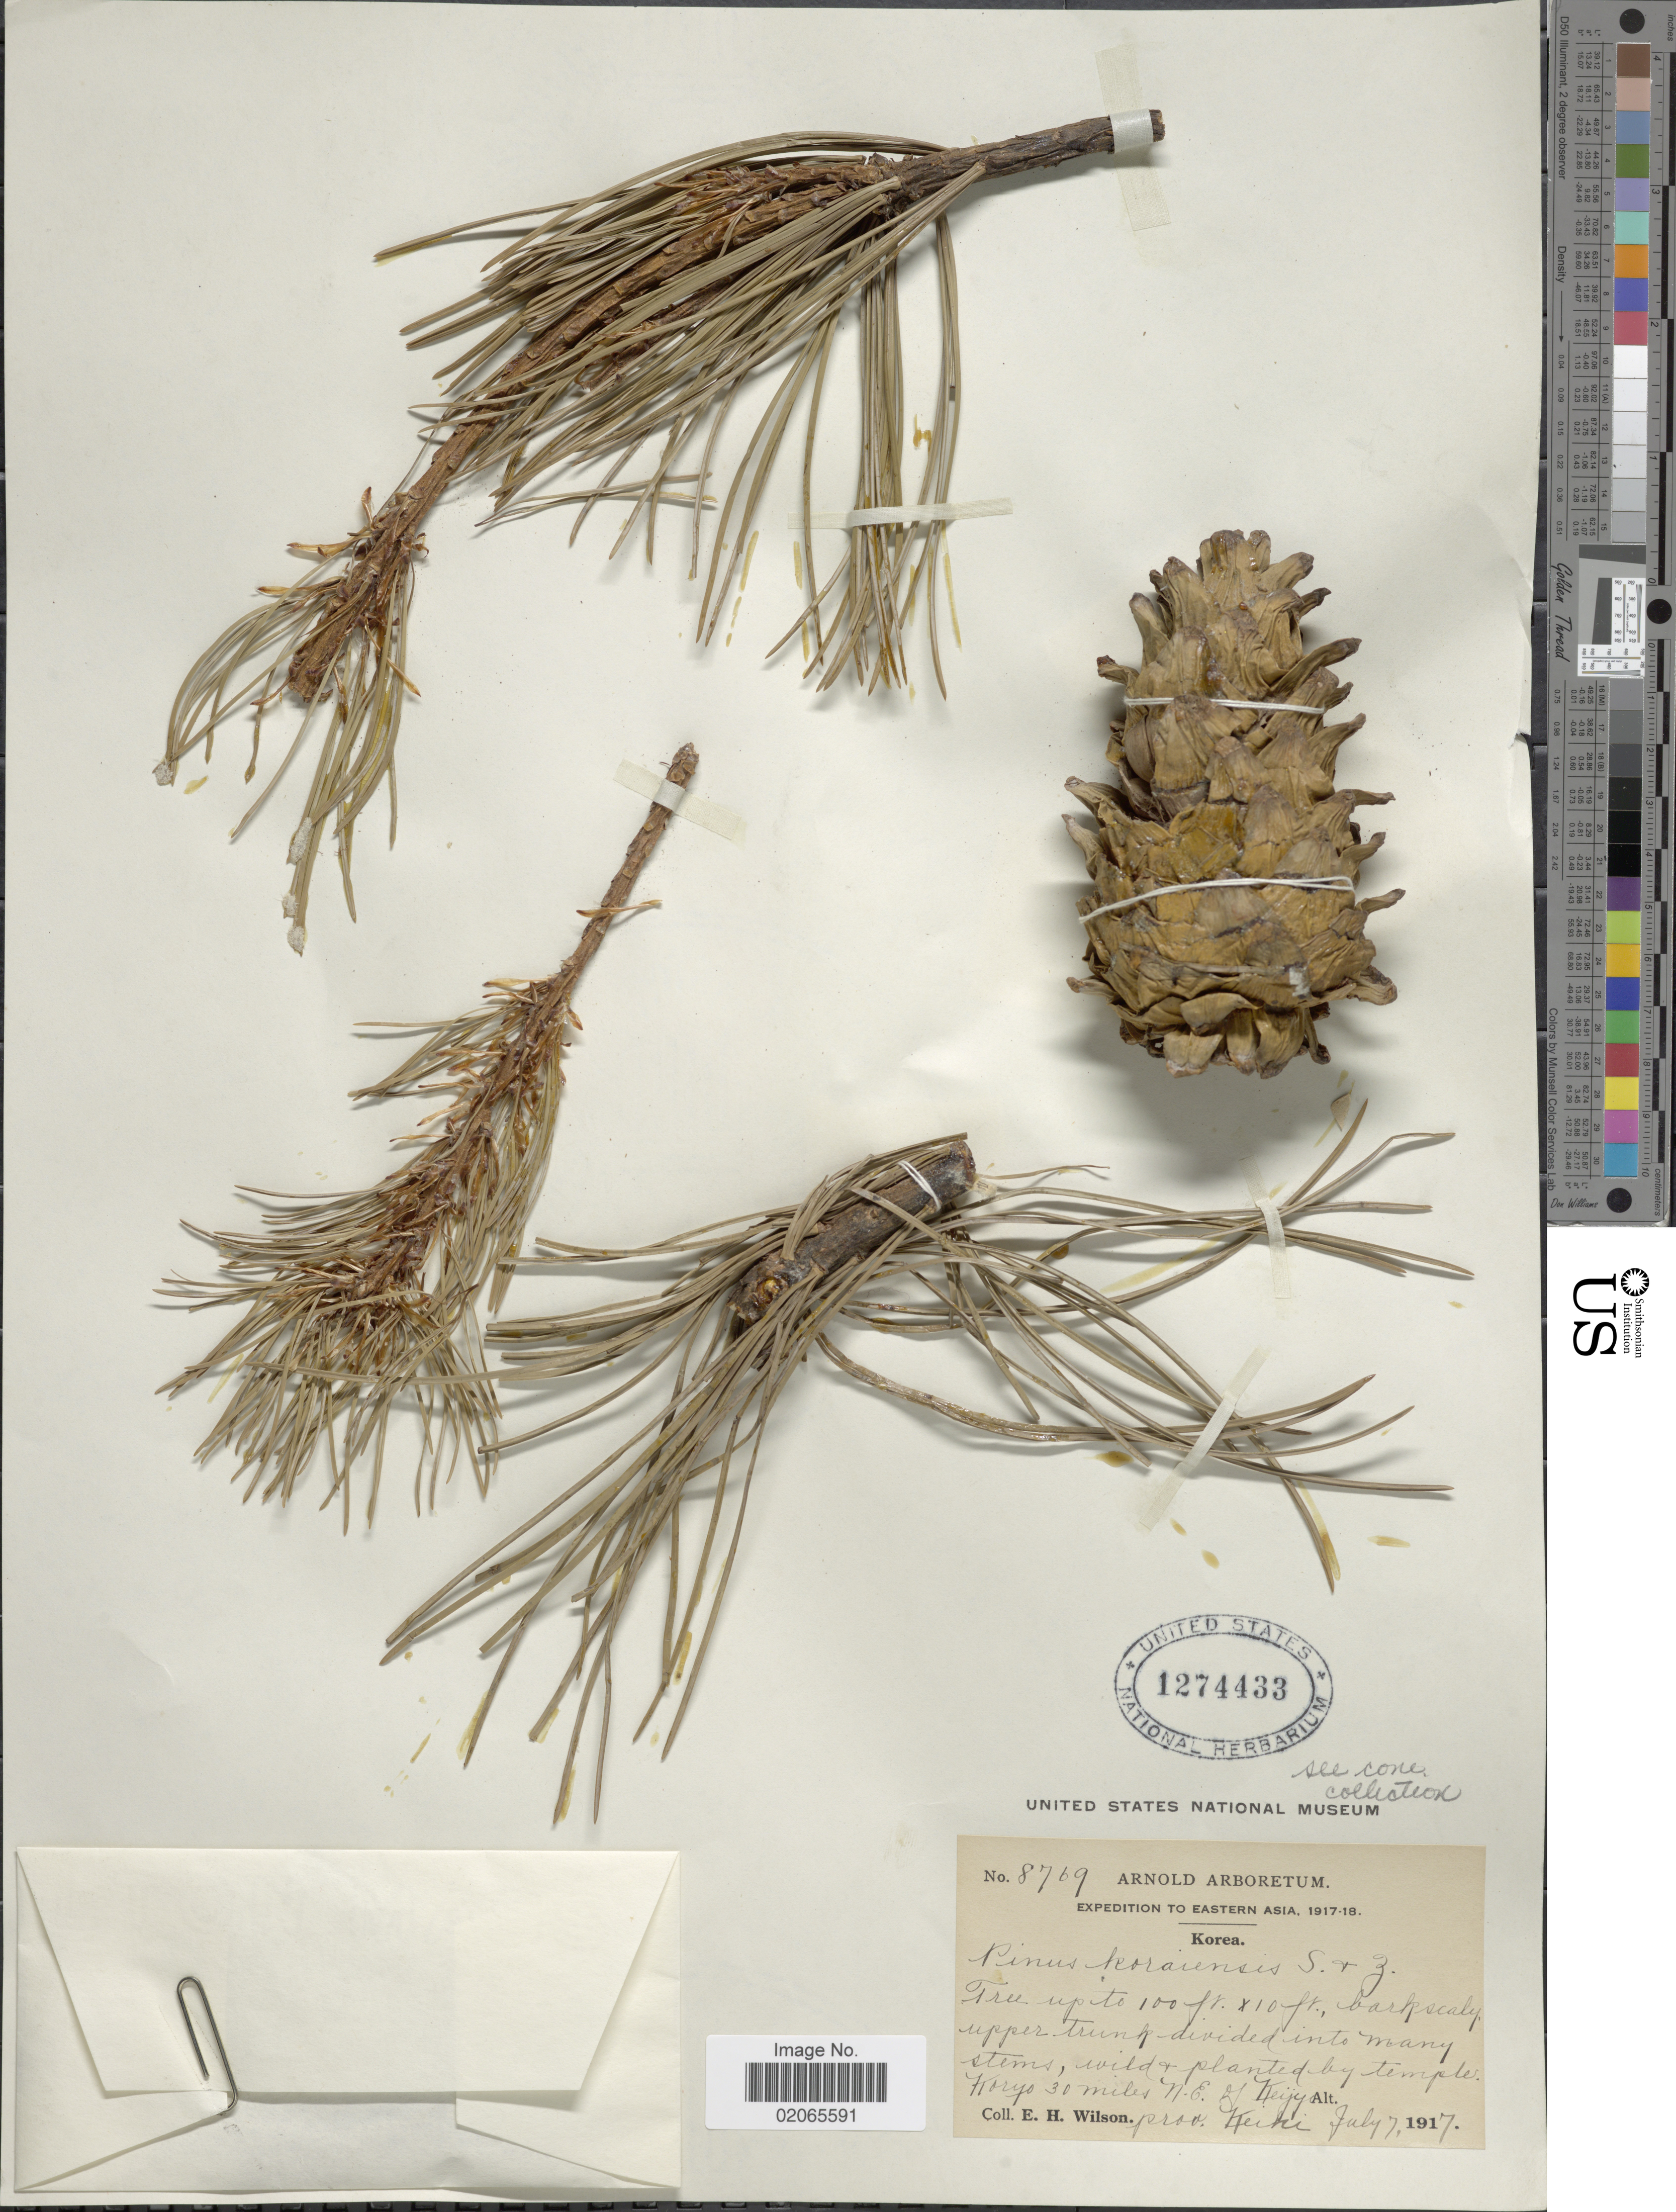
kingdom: Plantae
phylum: Tracheophyta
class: Pinopsida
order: Pinales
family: Pinaceae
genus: Pinus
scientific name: Pinus koraiensis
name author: Siebold & Zucc.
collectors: E. Wilson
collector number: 8769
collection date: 1917-07-07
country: South Korea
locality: By temples, Koryo 30 miles N.E. of Keijyo, Prov. Keiki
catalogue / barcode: US 1274433